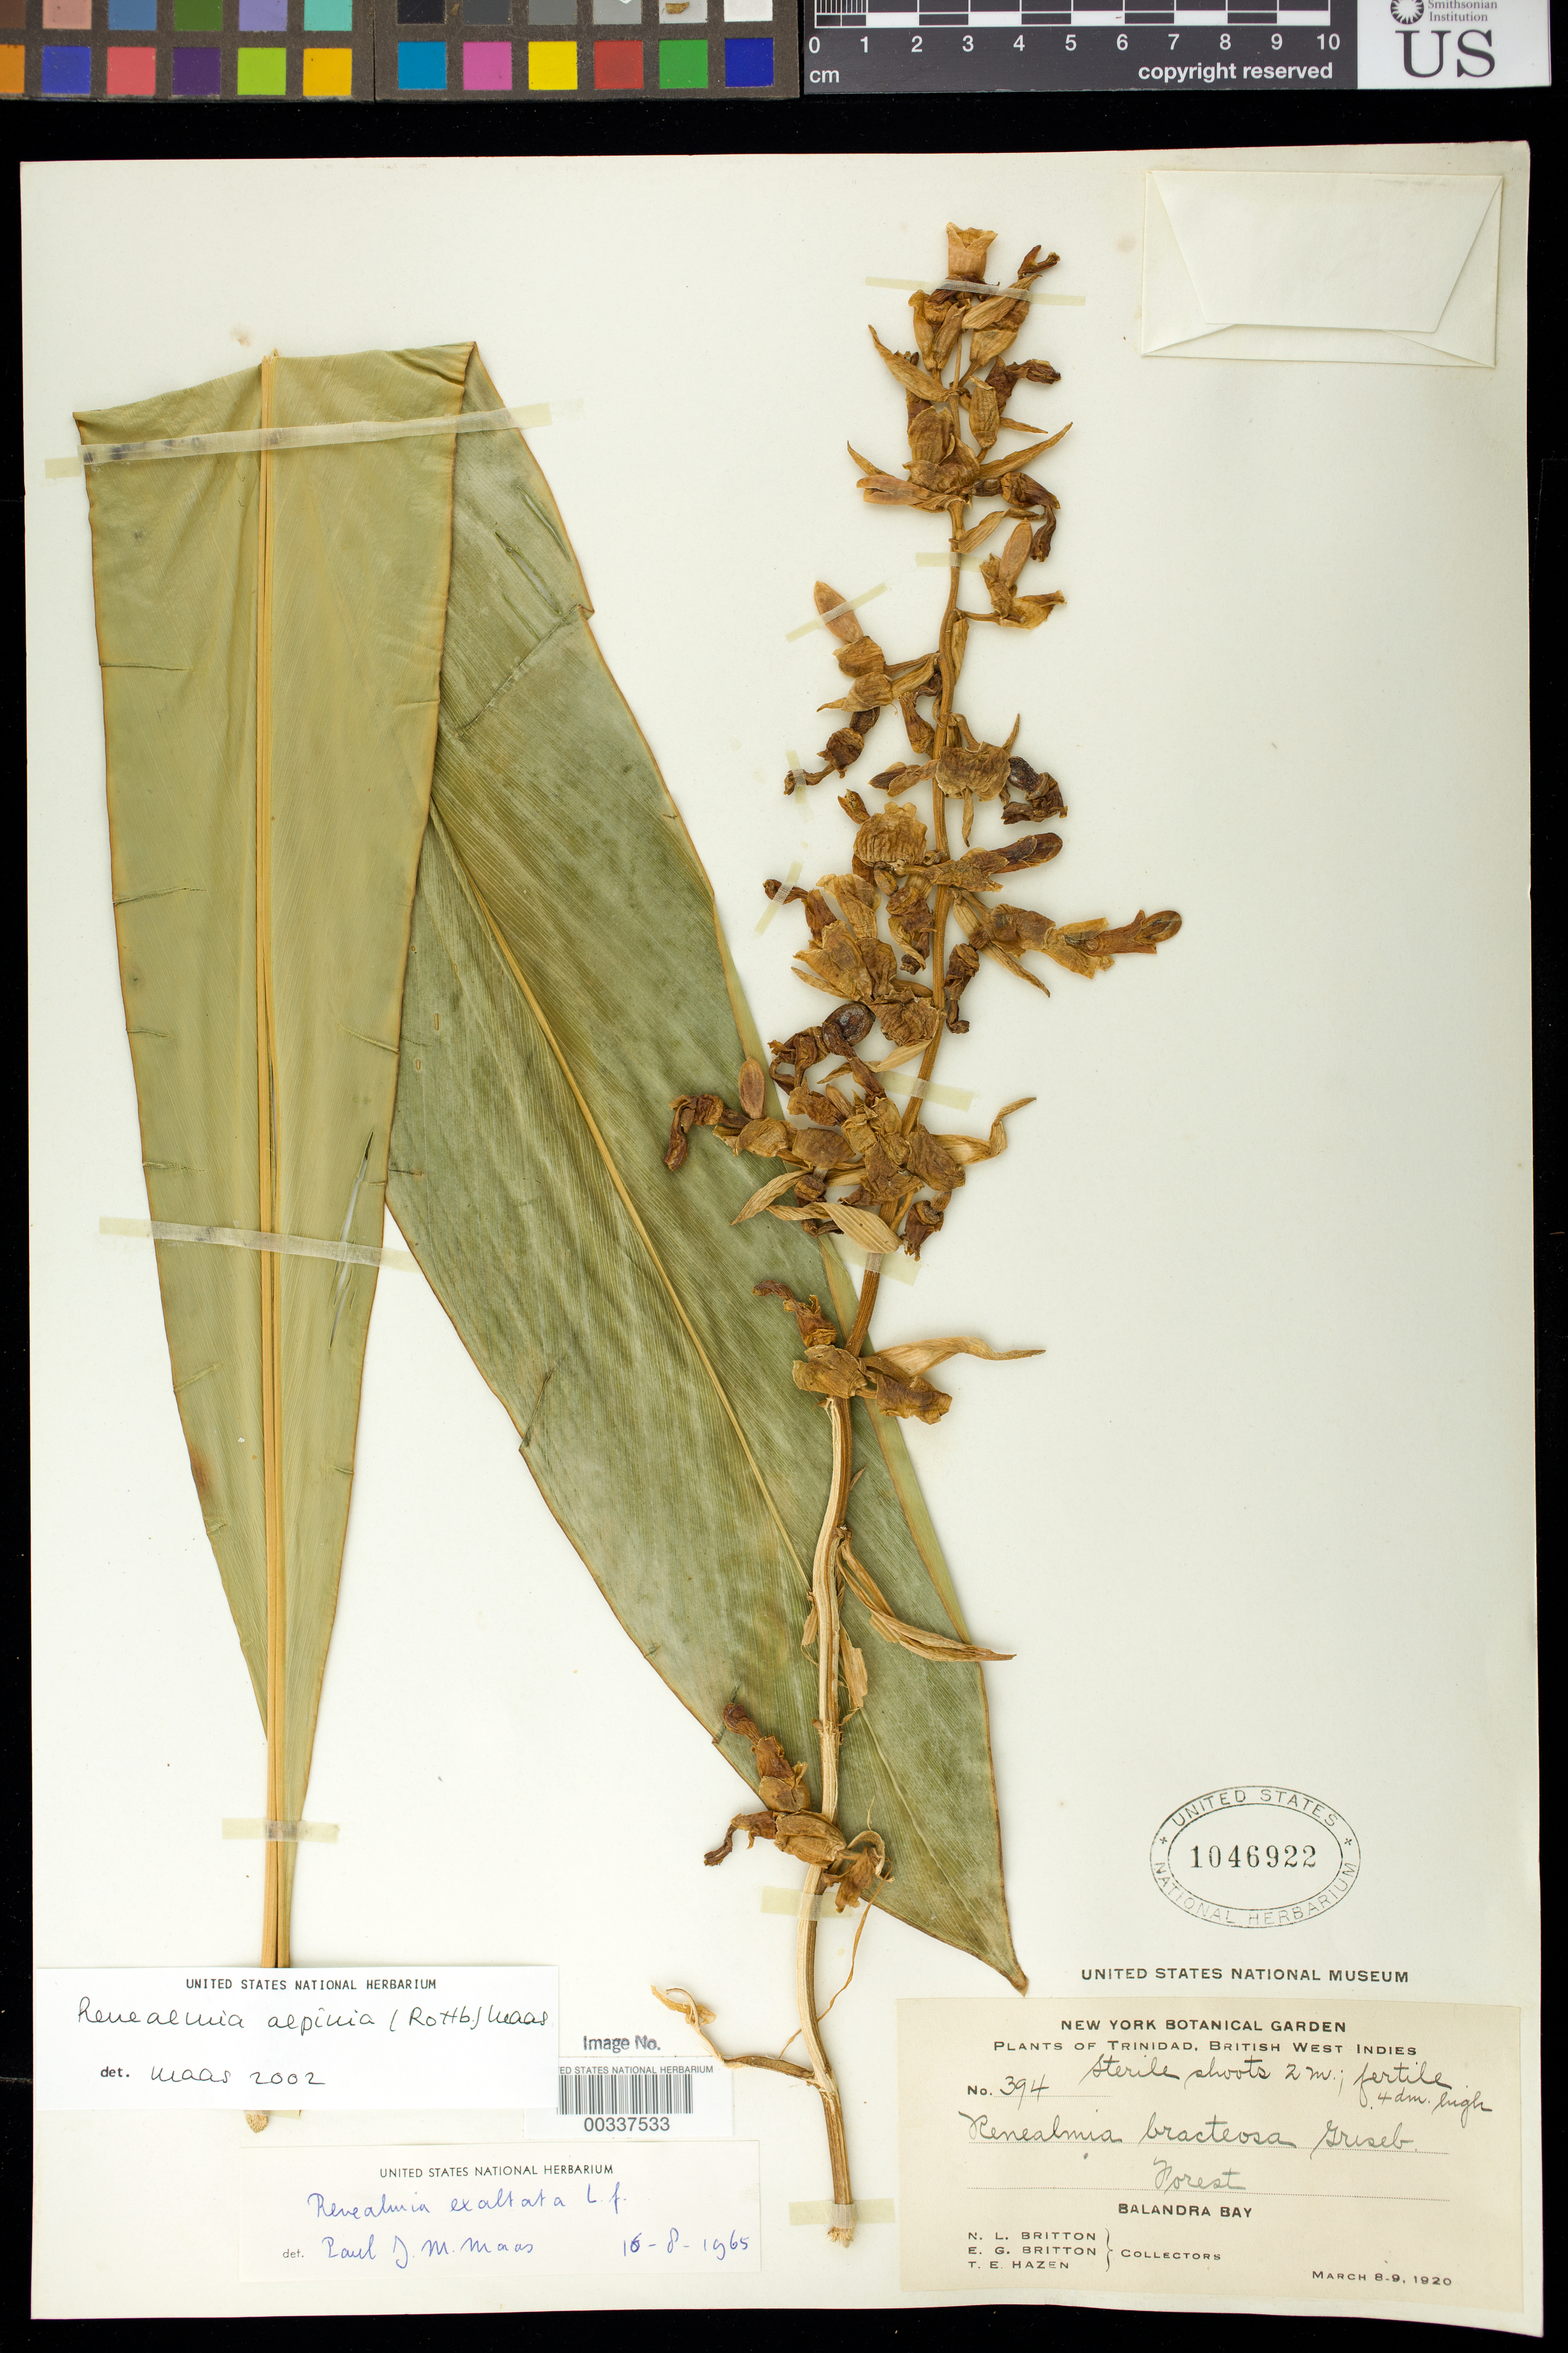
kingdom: Plantae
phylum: Tracheophyta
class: Liliopsida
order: Zingiberales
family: Zingiberaceae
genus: Renealmia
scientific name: Renealmia alpinia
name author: (Rottb.) Maas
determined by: Maas, Paul J. M.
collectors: N. Britton, E. G. Britton & T. E. Hazen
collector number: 394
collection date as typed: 08 Mar 1920 to 09 Mar 1920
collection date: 1920-03-08/1920-03-09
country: Trinidad and Tobago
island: Trinidad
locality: Balandra Bay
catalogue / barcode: US 1046922